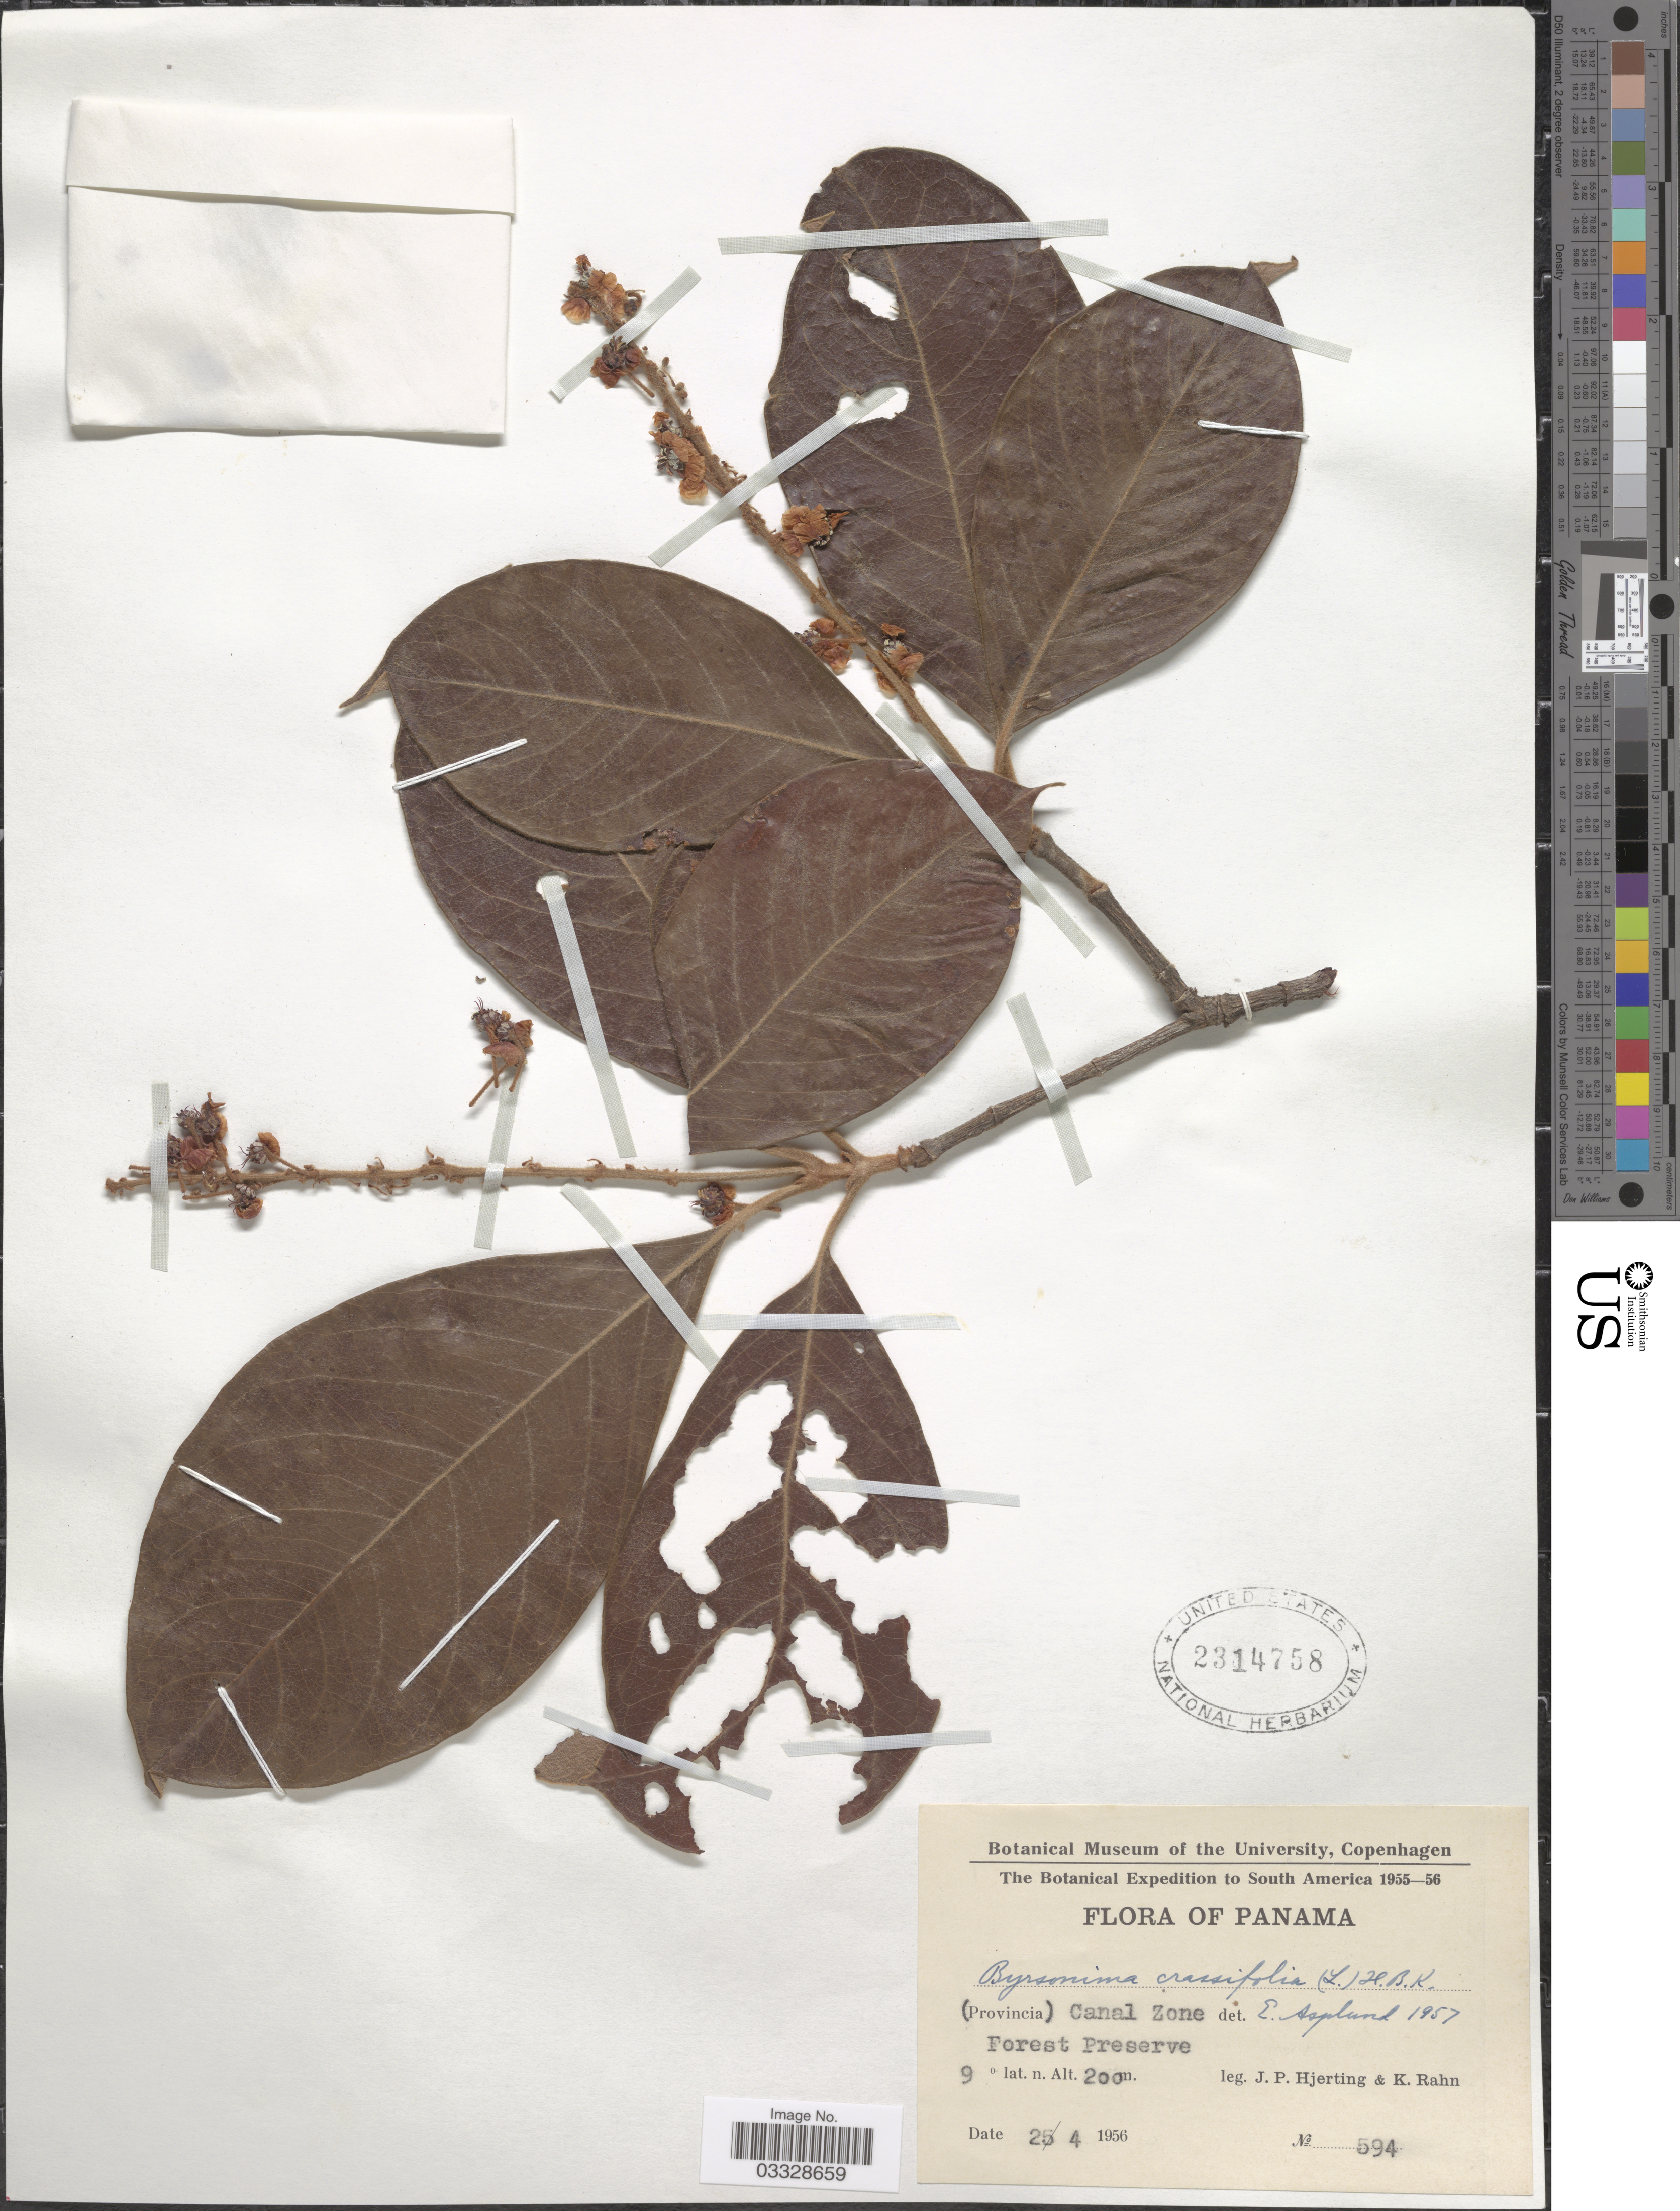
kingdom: Plantae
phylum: Tracheophyta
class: Magnoliopsida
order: Malpighiales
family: Malpighiaceae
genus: Byrsonima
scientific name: Byrsonima crassifolia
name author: (L.) Kunth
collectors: J. P. Hjerting & K. Rahn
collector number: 594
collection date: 1956-04-25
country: Panama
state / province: Colón / Panamá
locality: Canal Zone. Forest Preserve.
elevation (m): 200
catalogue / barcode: US 2314758